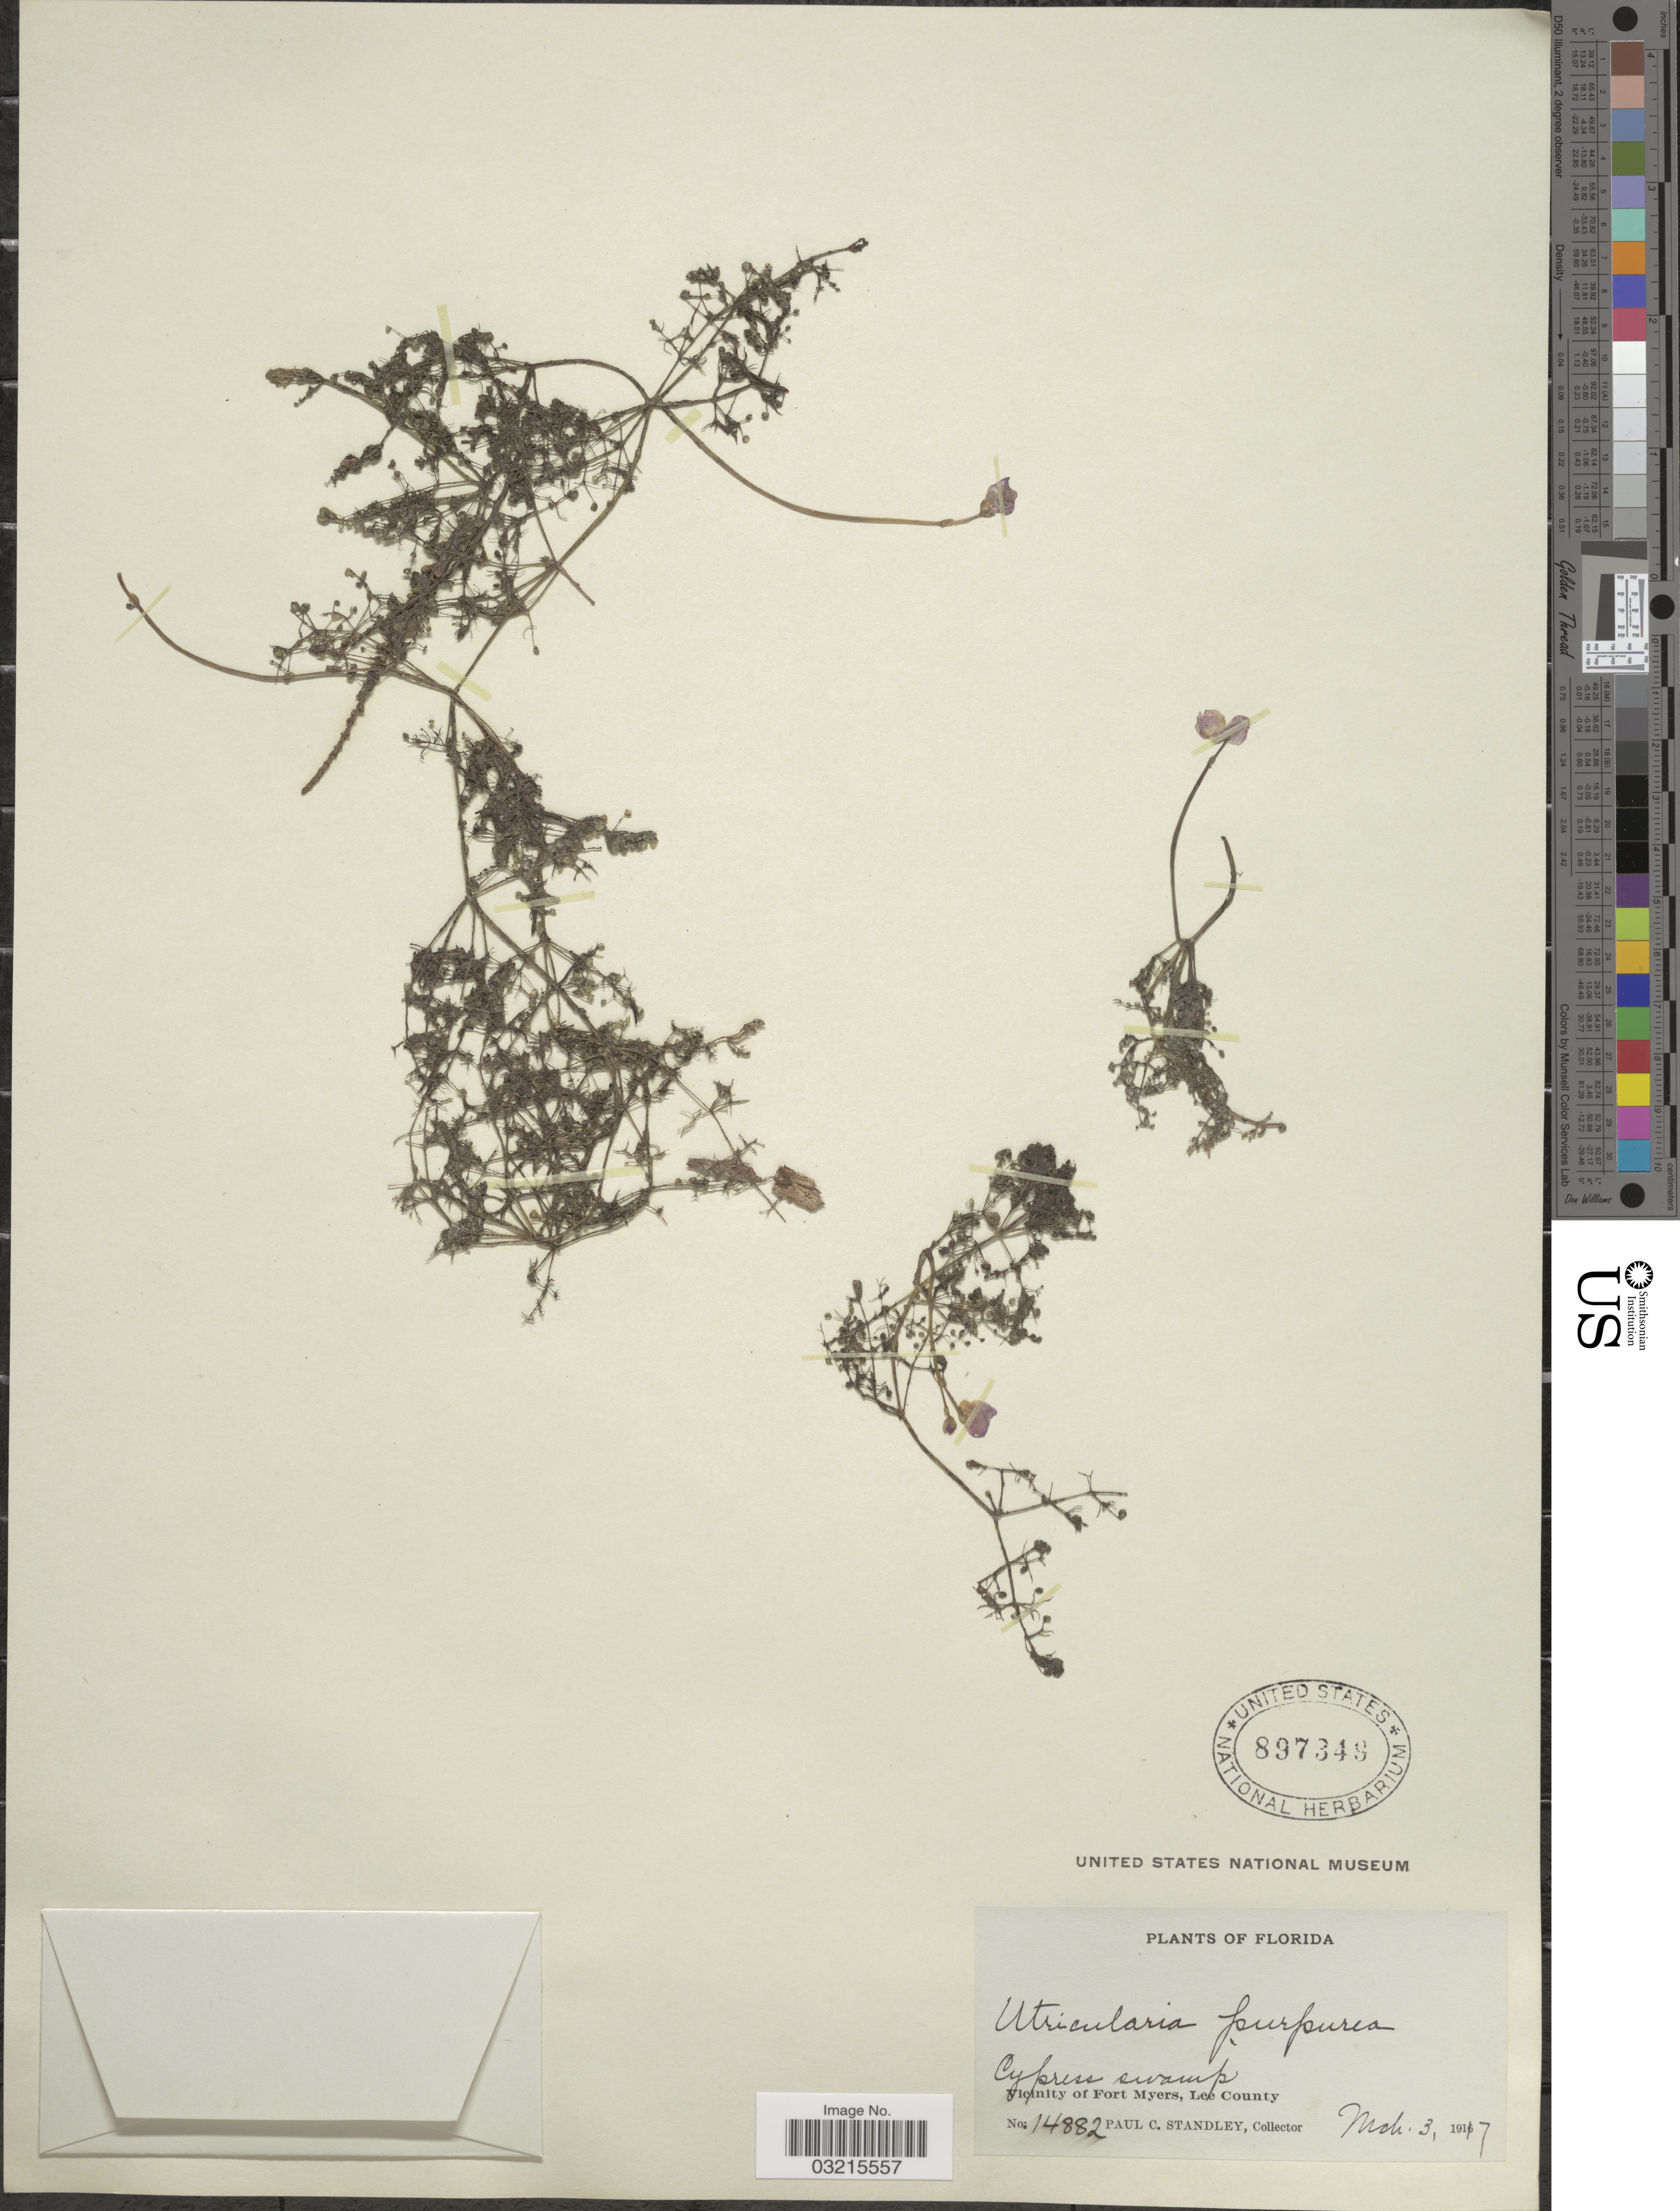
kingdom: Plantae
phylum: Tracheophyta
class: Magnoliopsida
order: Lamiales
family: Lentibulariaceae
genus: Utricularia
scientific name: Utricularia purpurea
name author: Walter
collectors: P. C. Standley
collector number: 14882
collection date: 1917-03-03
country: United States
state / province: Florida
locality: Cypress swamp, Vicinity of Fort Myers, Lee County.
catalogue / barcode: US 897349